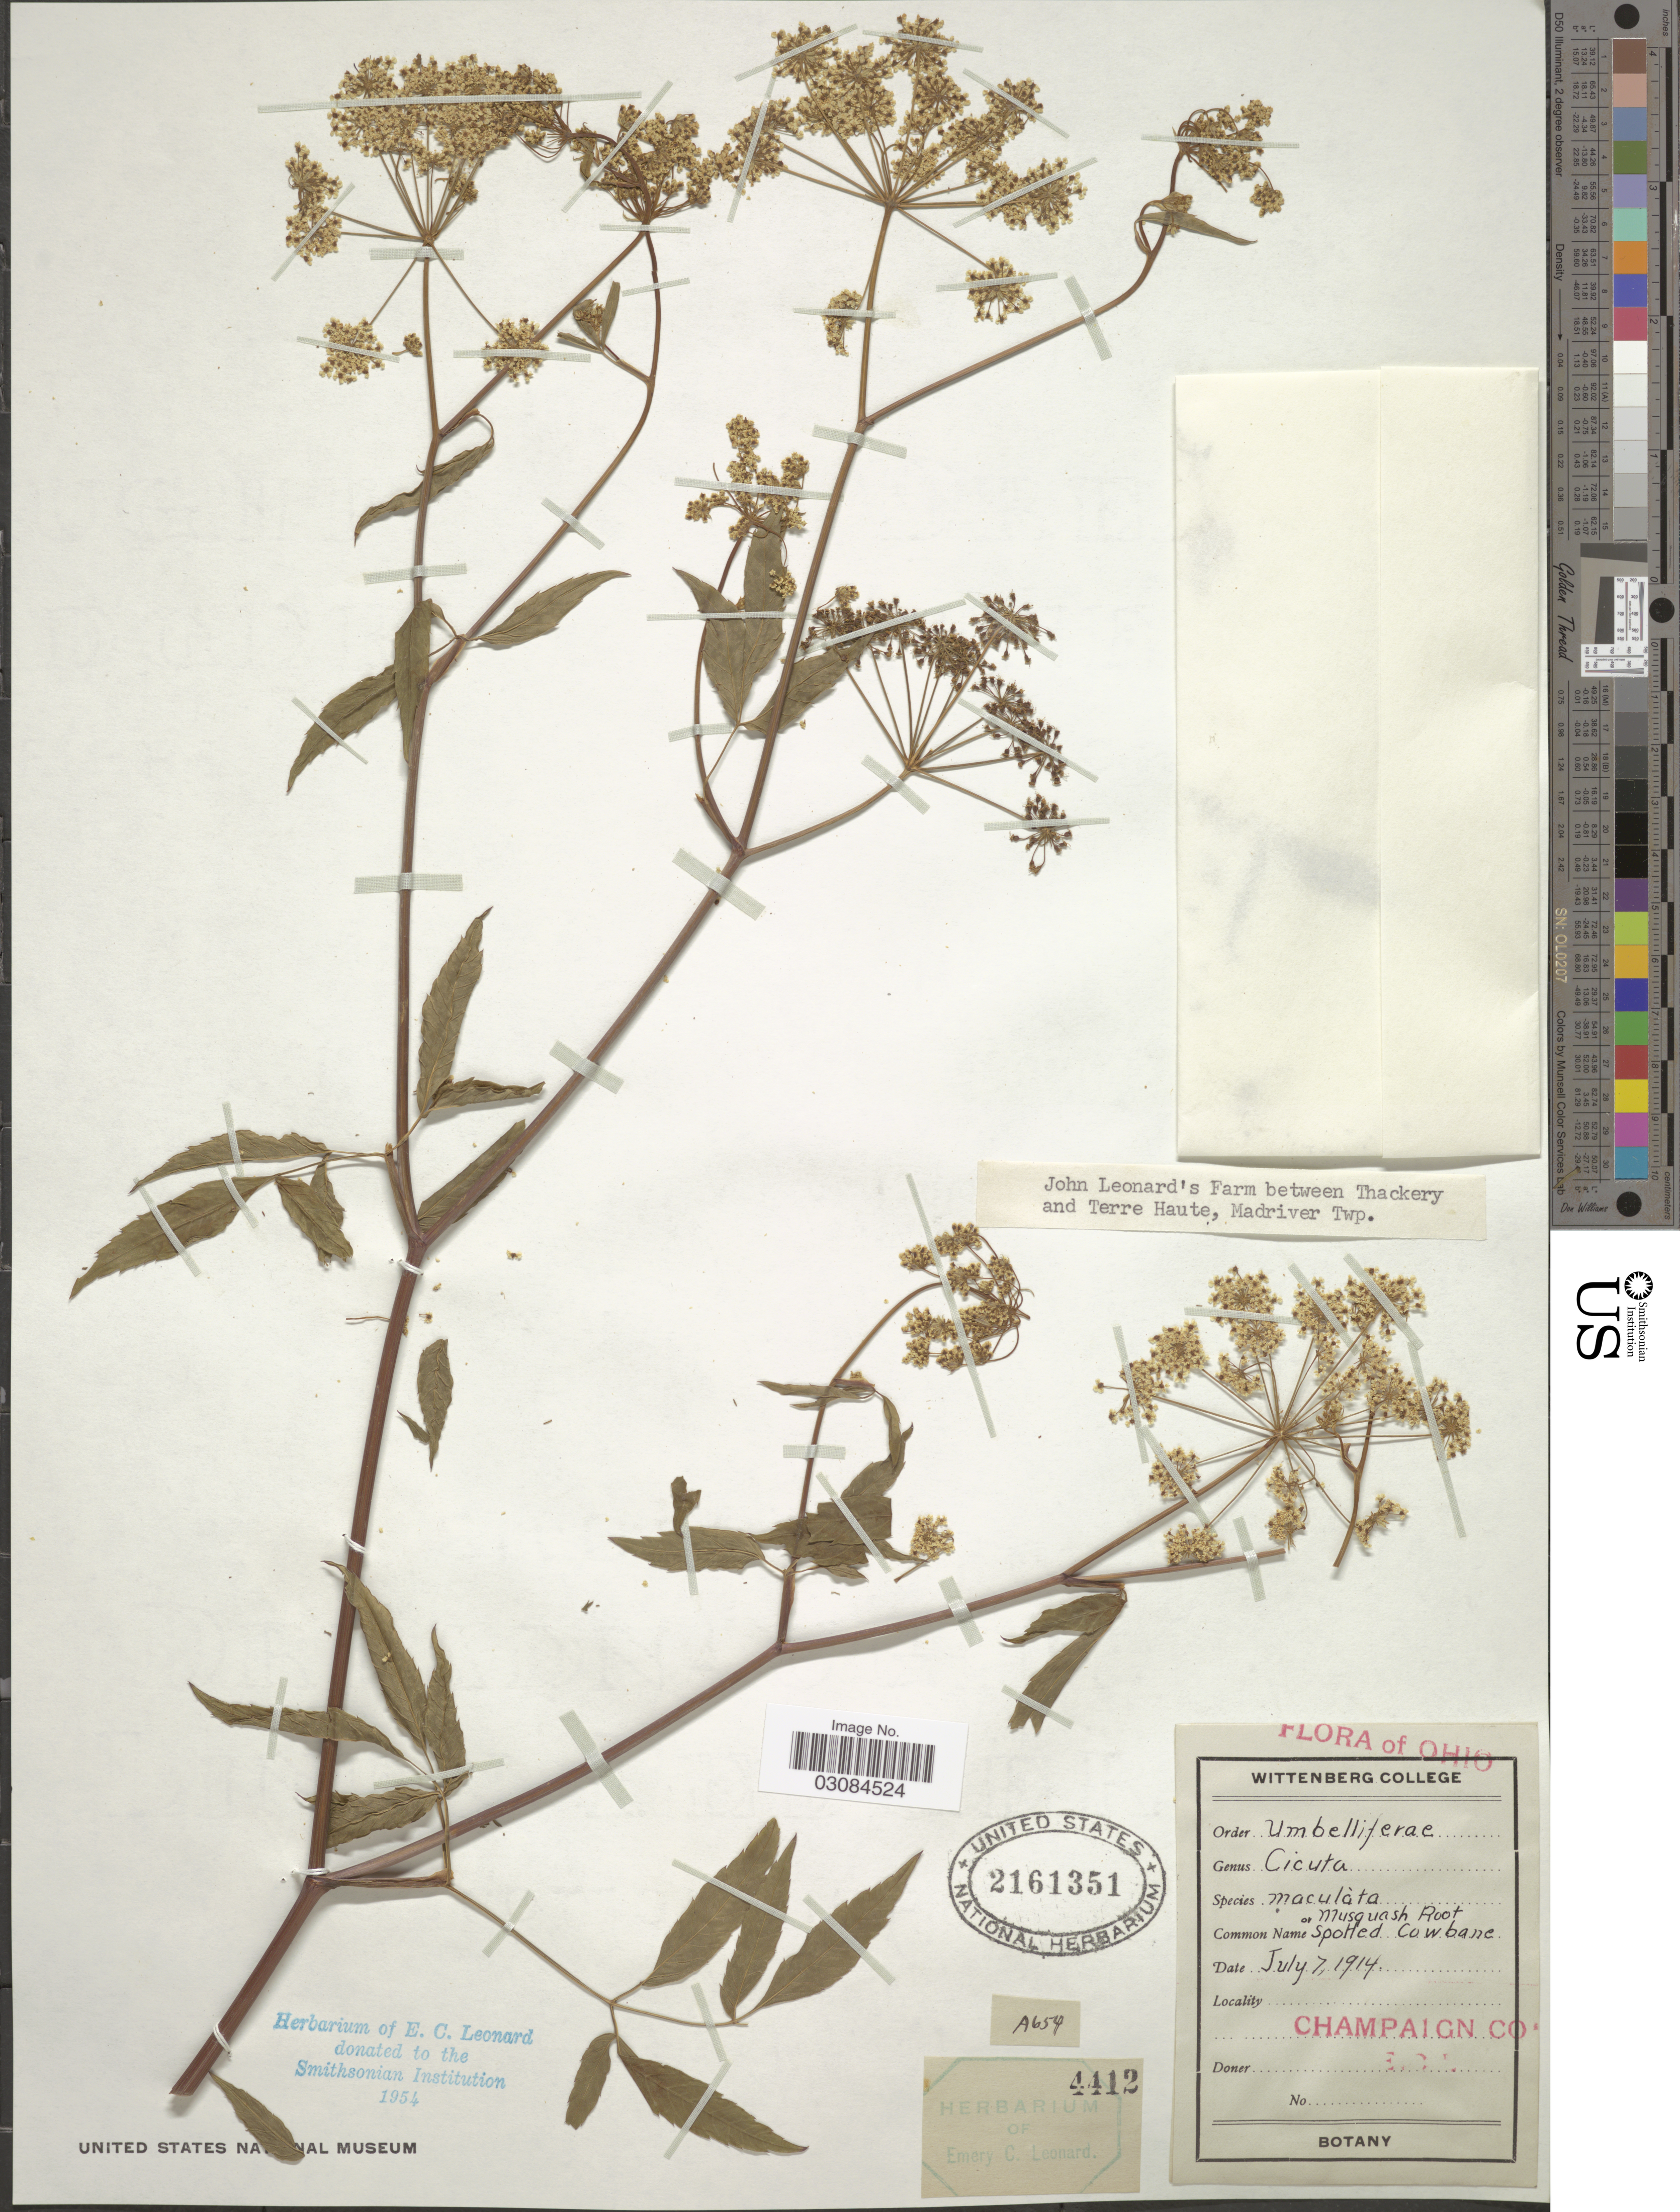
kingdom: Plantae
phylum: Tracheophyta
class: Magnoliopsida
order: Apiales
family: Apiaceae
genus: Cicuta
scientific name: Cicuta maculata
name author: L.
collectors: E. C. Leonard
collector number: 4412?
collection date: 1914-07-07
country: United States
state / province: Ohio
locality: Champaign Co.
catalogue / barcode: US 2161351